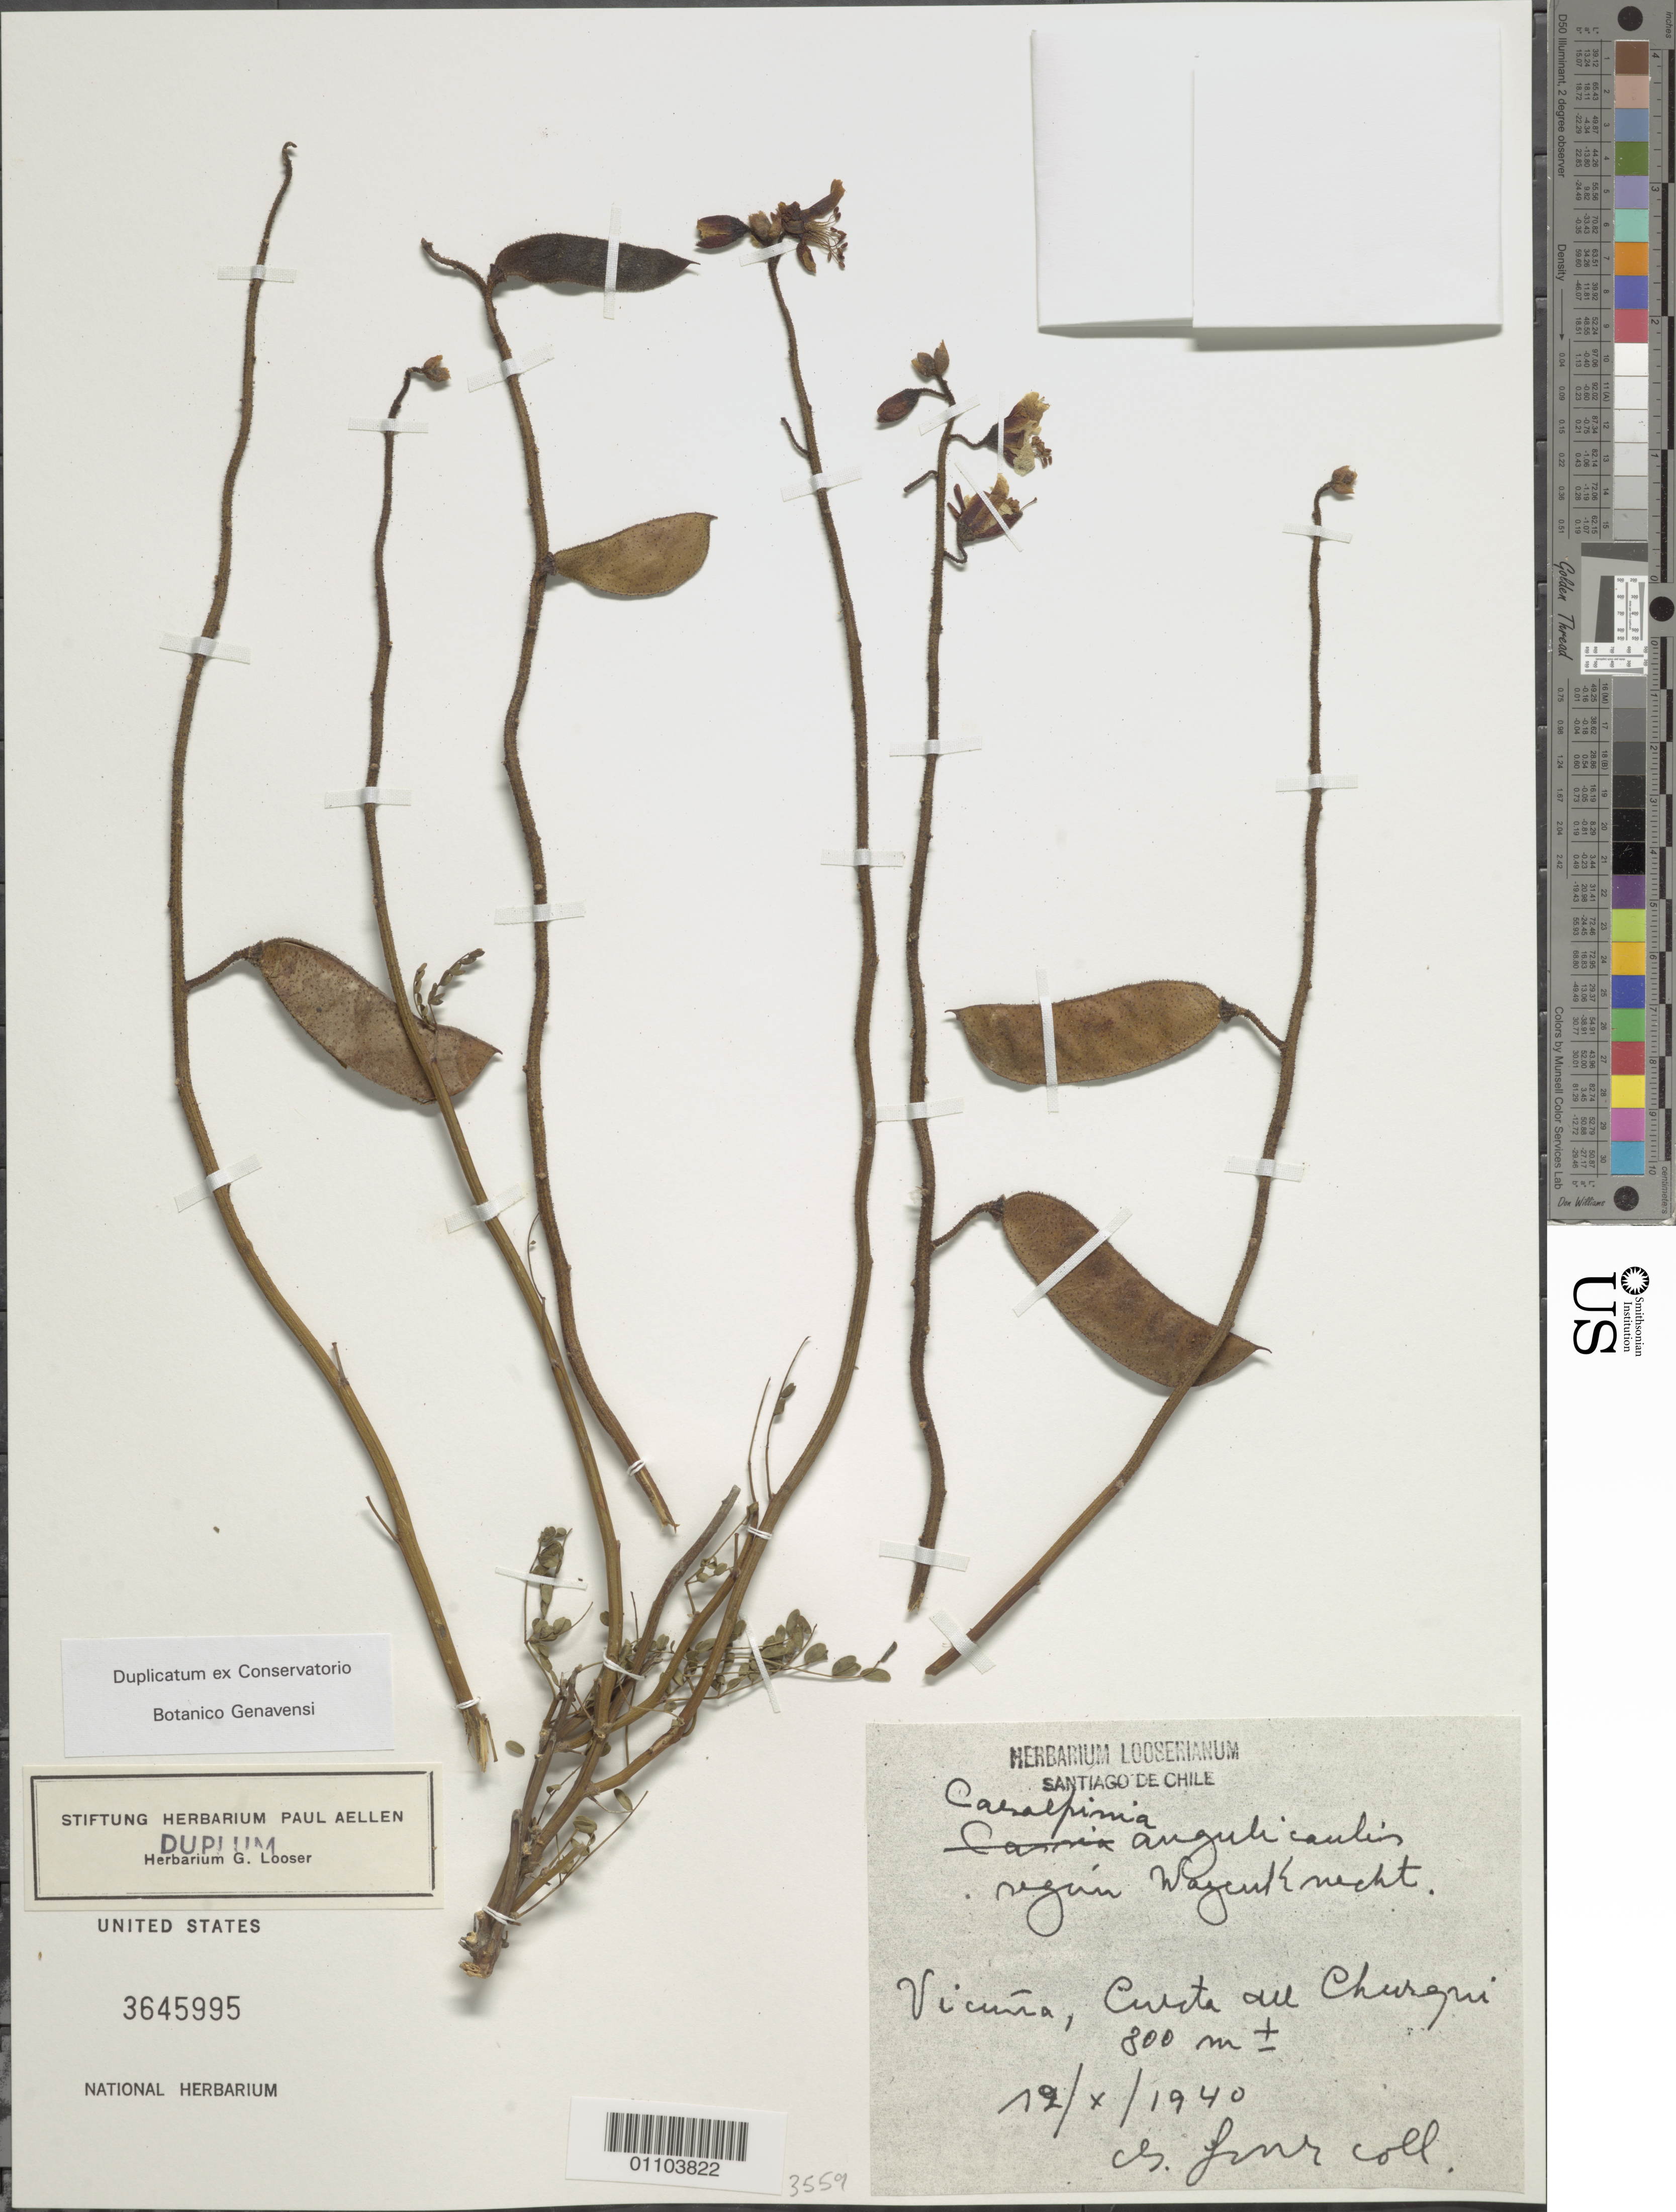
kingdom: Plantae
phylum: Tracheophyta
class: Magnoliopsida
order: Fabales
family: Fabaceae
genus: Erythrostemon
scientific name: Erythrostemon angulatus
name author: (Hook. & Arn.) Gagnon & G.P. Lewis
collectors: G. Looser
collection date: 1940-10-12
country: Chile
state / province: Coquimbo (IV)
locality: Vicuña, Cuesta del Churqui.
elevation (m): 800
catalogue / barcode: US 3645995